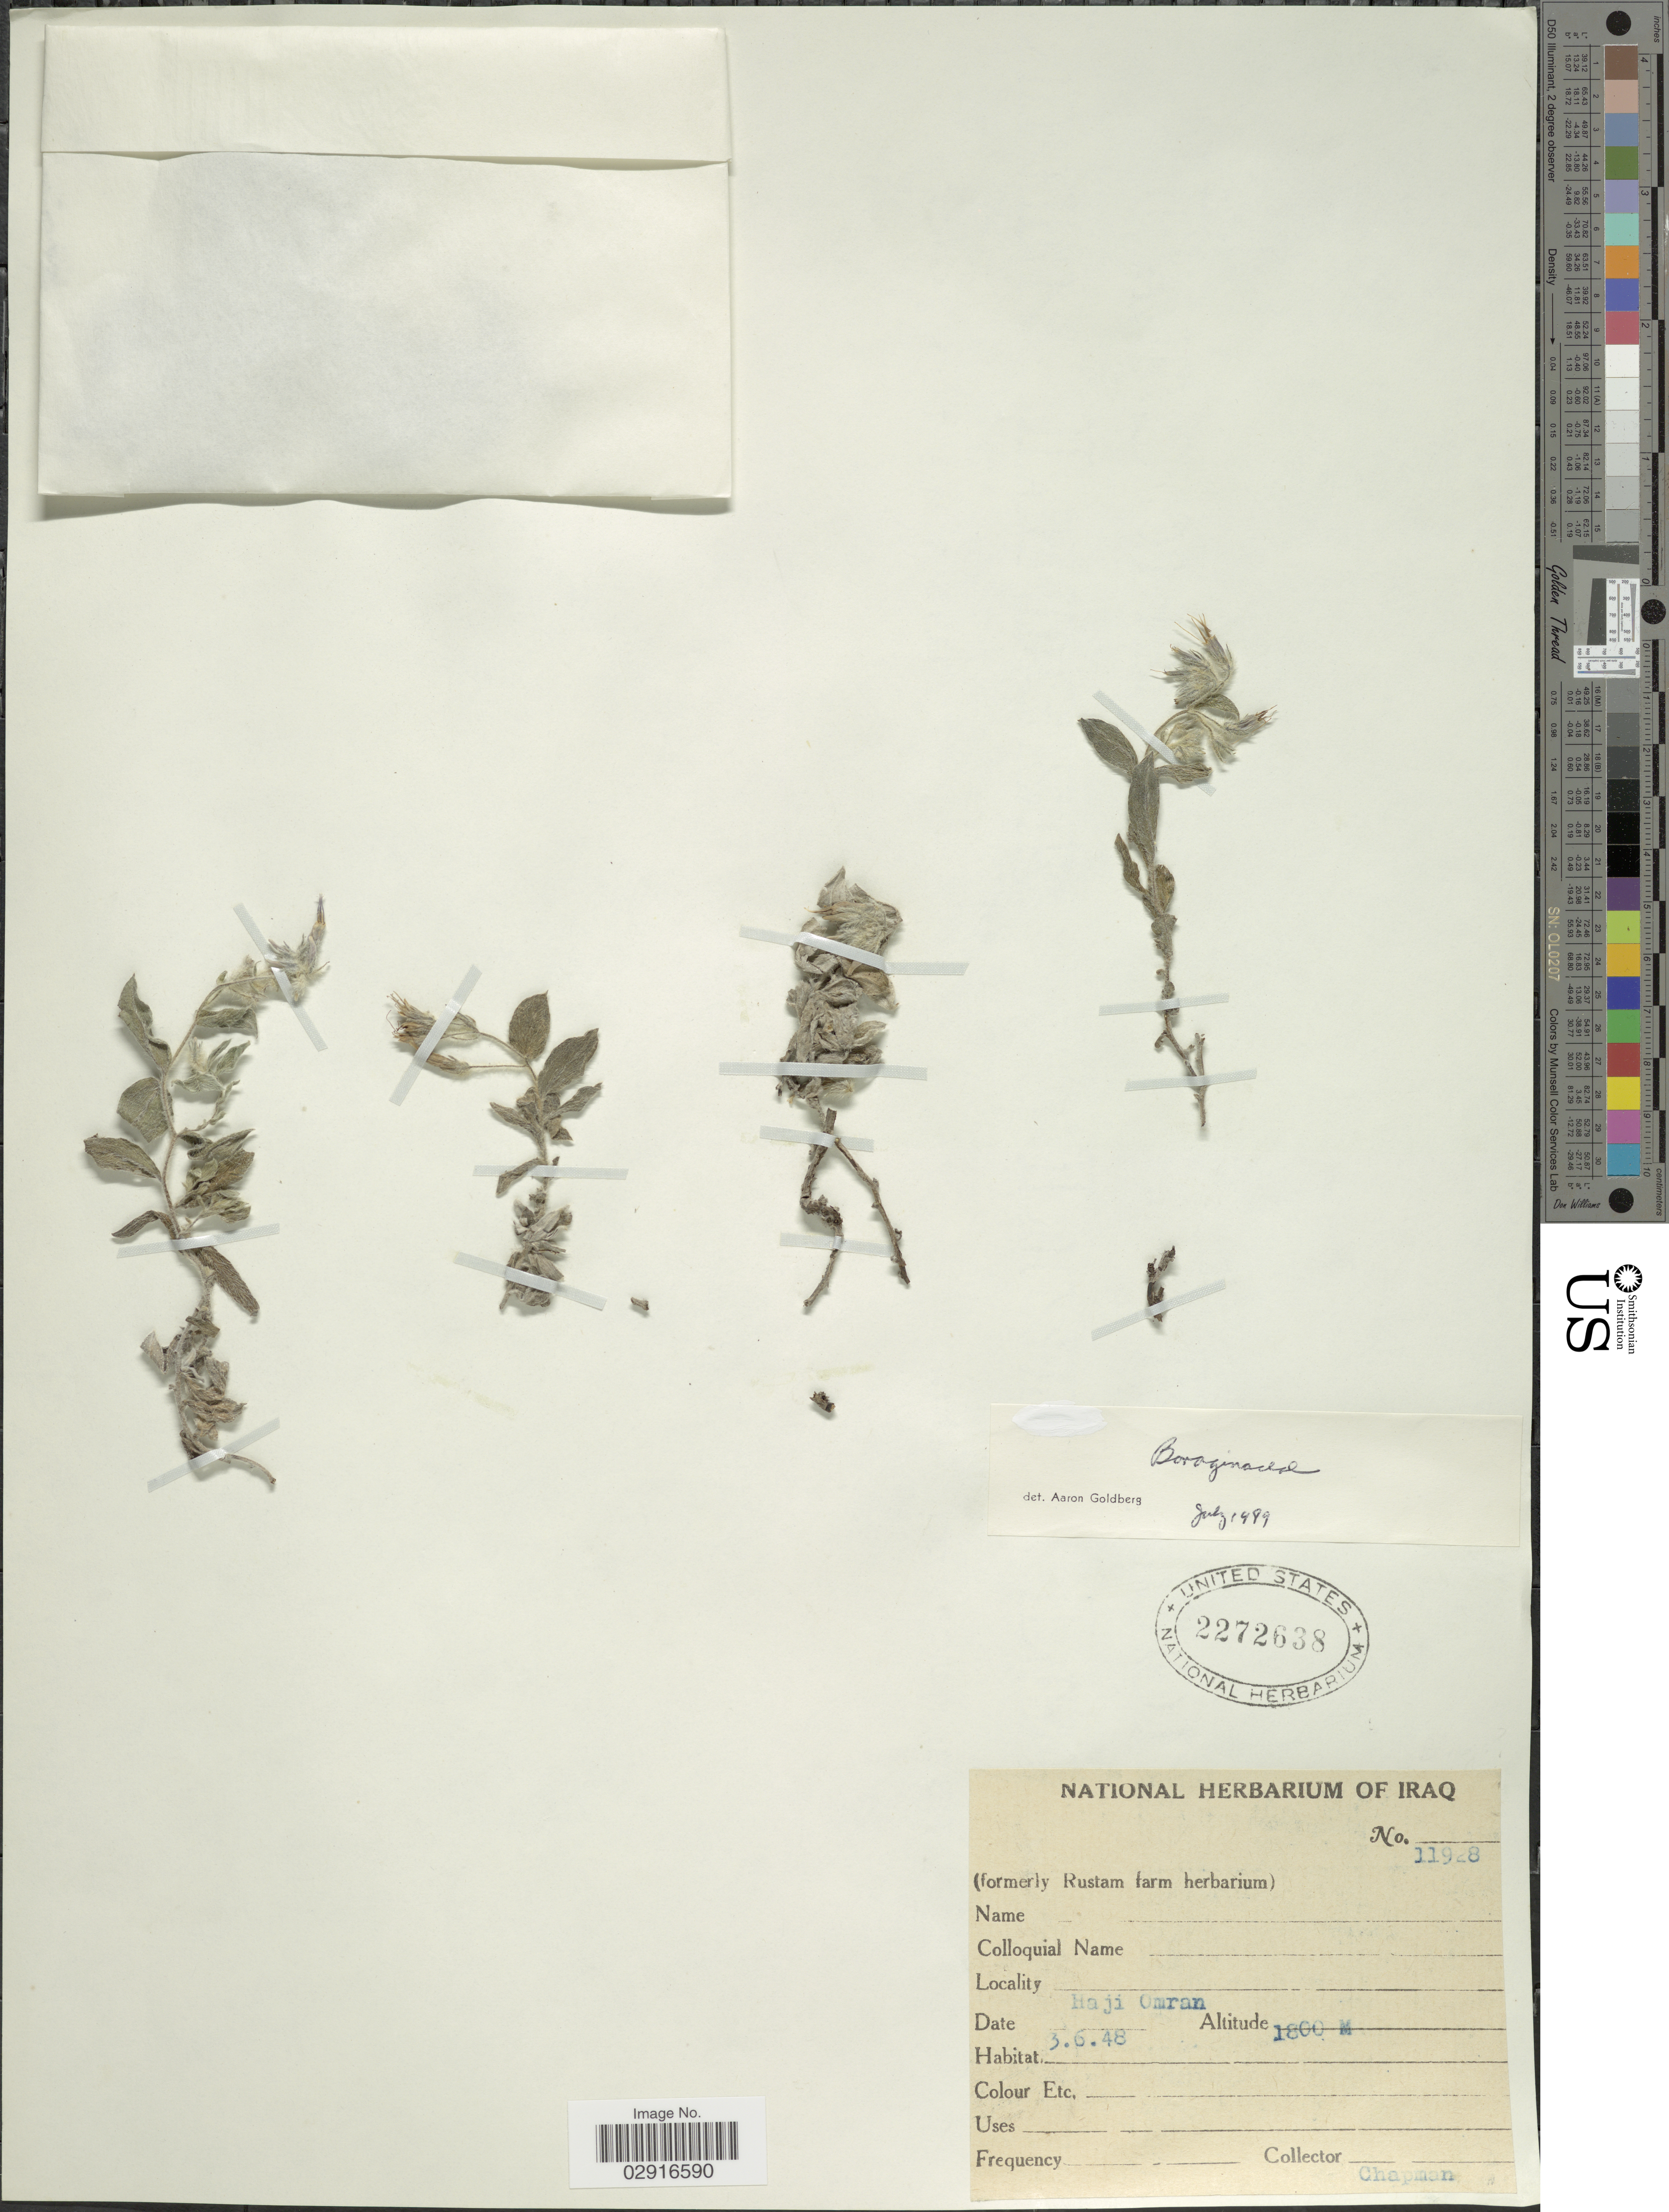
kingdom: Plantae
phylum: Tracheophyta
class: Magnoliopsida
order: Boraginales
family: Boraginaceae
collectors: A. Chapman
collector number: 11928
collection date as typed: Transcribed d/m/y: 3/6/48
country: Iraq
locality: Haji Omran.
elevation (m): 1800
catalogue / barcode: US 2272638